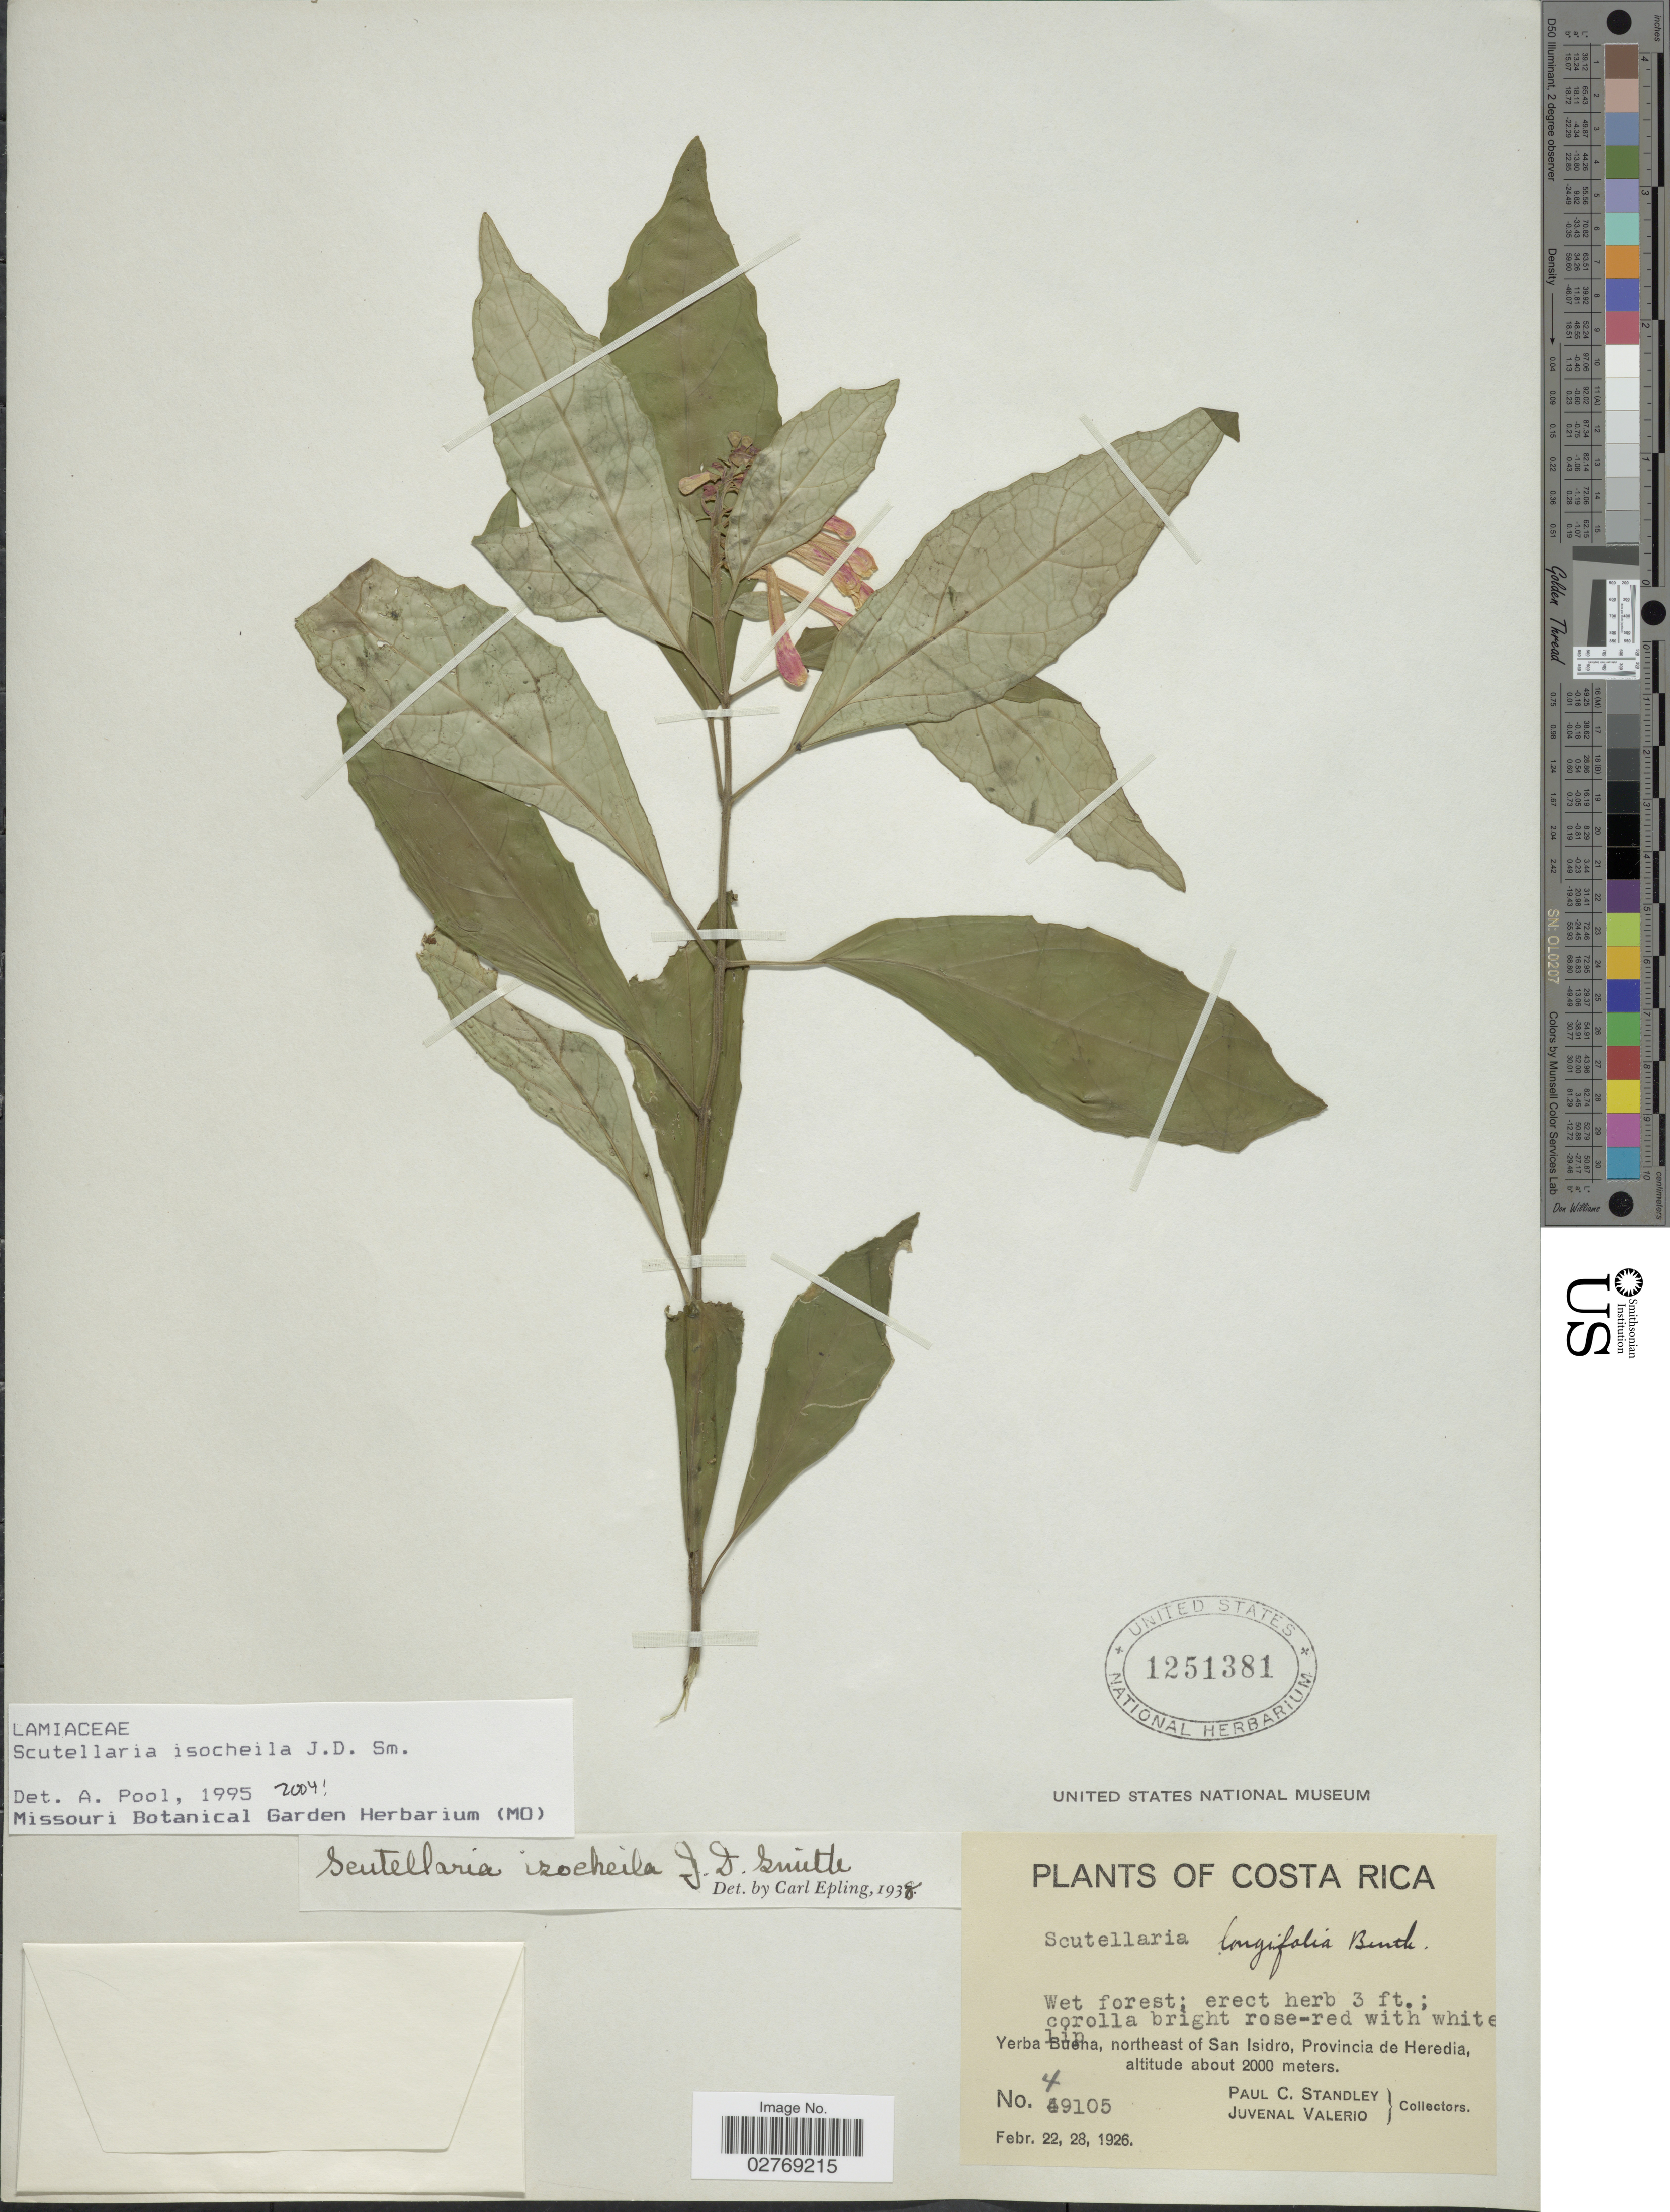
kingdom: Plantae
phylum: Tracheophyta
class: Magnoliopsida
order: Lamiales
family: Lamiaceae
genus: Scutellaria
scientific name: Scutellaria isocheila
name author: Donn. Sm.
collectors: P. C. Standley & J. Valerio R.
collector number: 49105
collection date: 1926-02-22/1926-02-28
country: Costa Rica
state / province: Heredia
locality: Yerba Buena, northeast of San Isidro, Provincia de Heredia.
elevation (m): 2000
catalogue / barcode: US 1251381